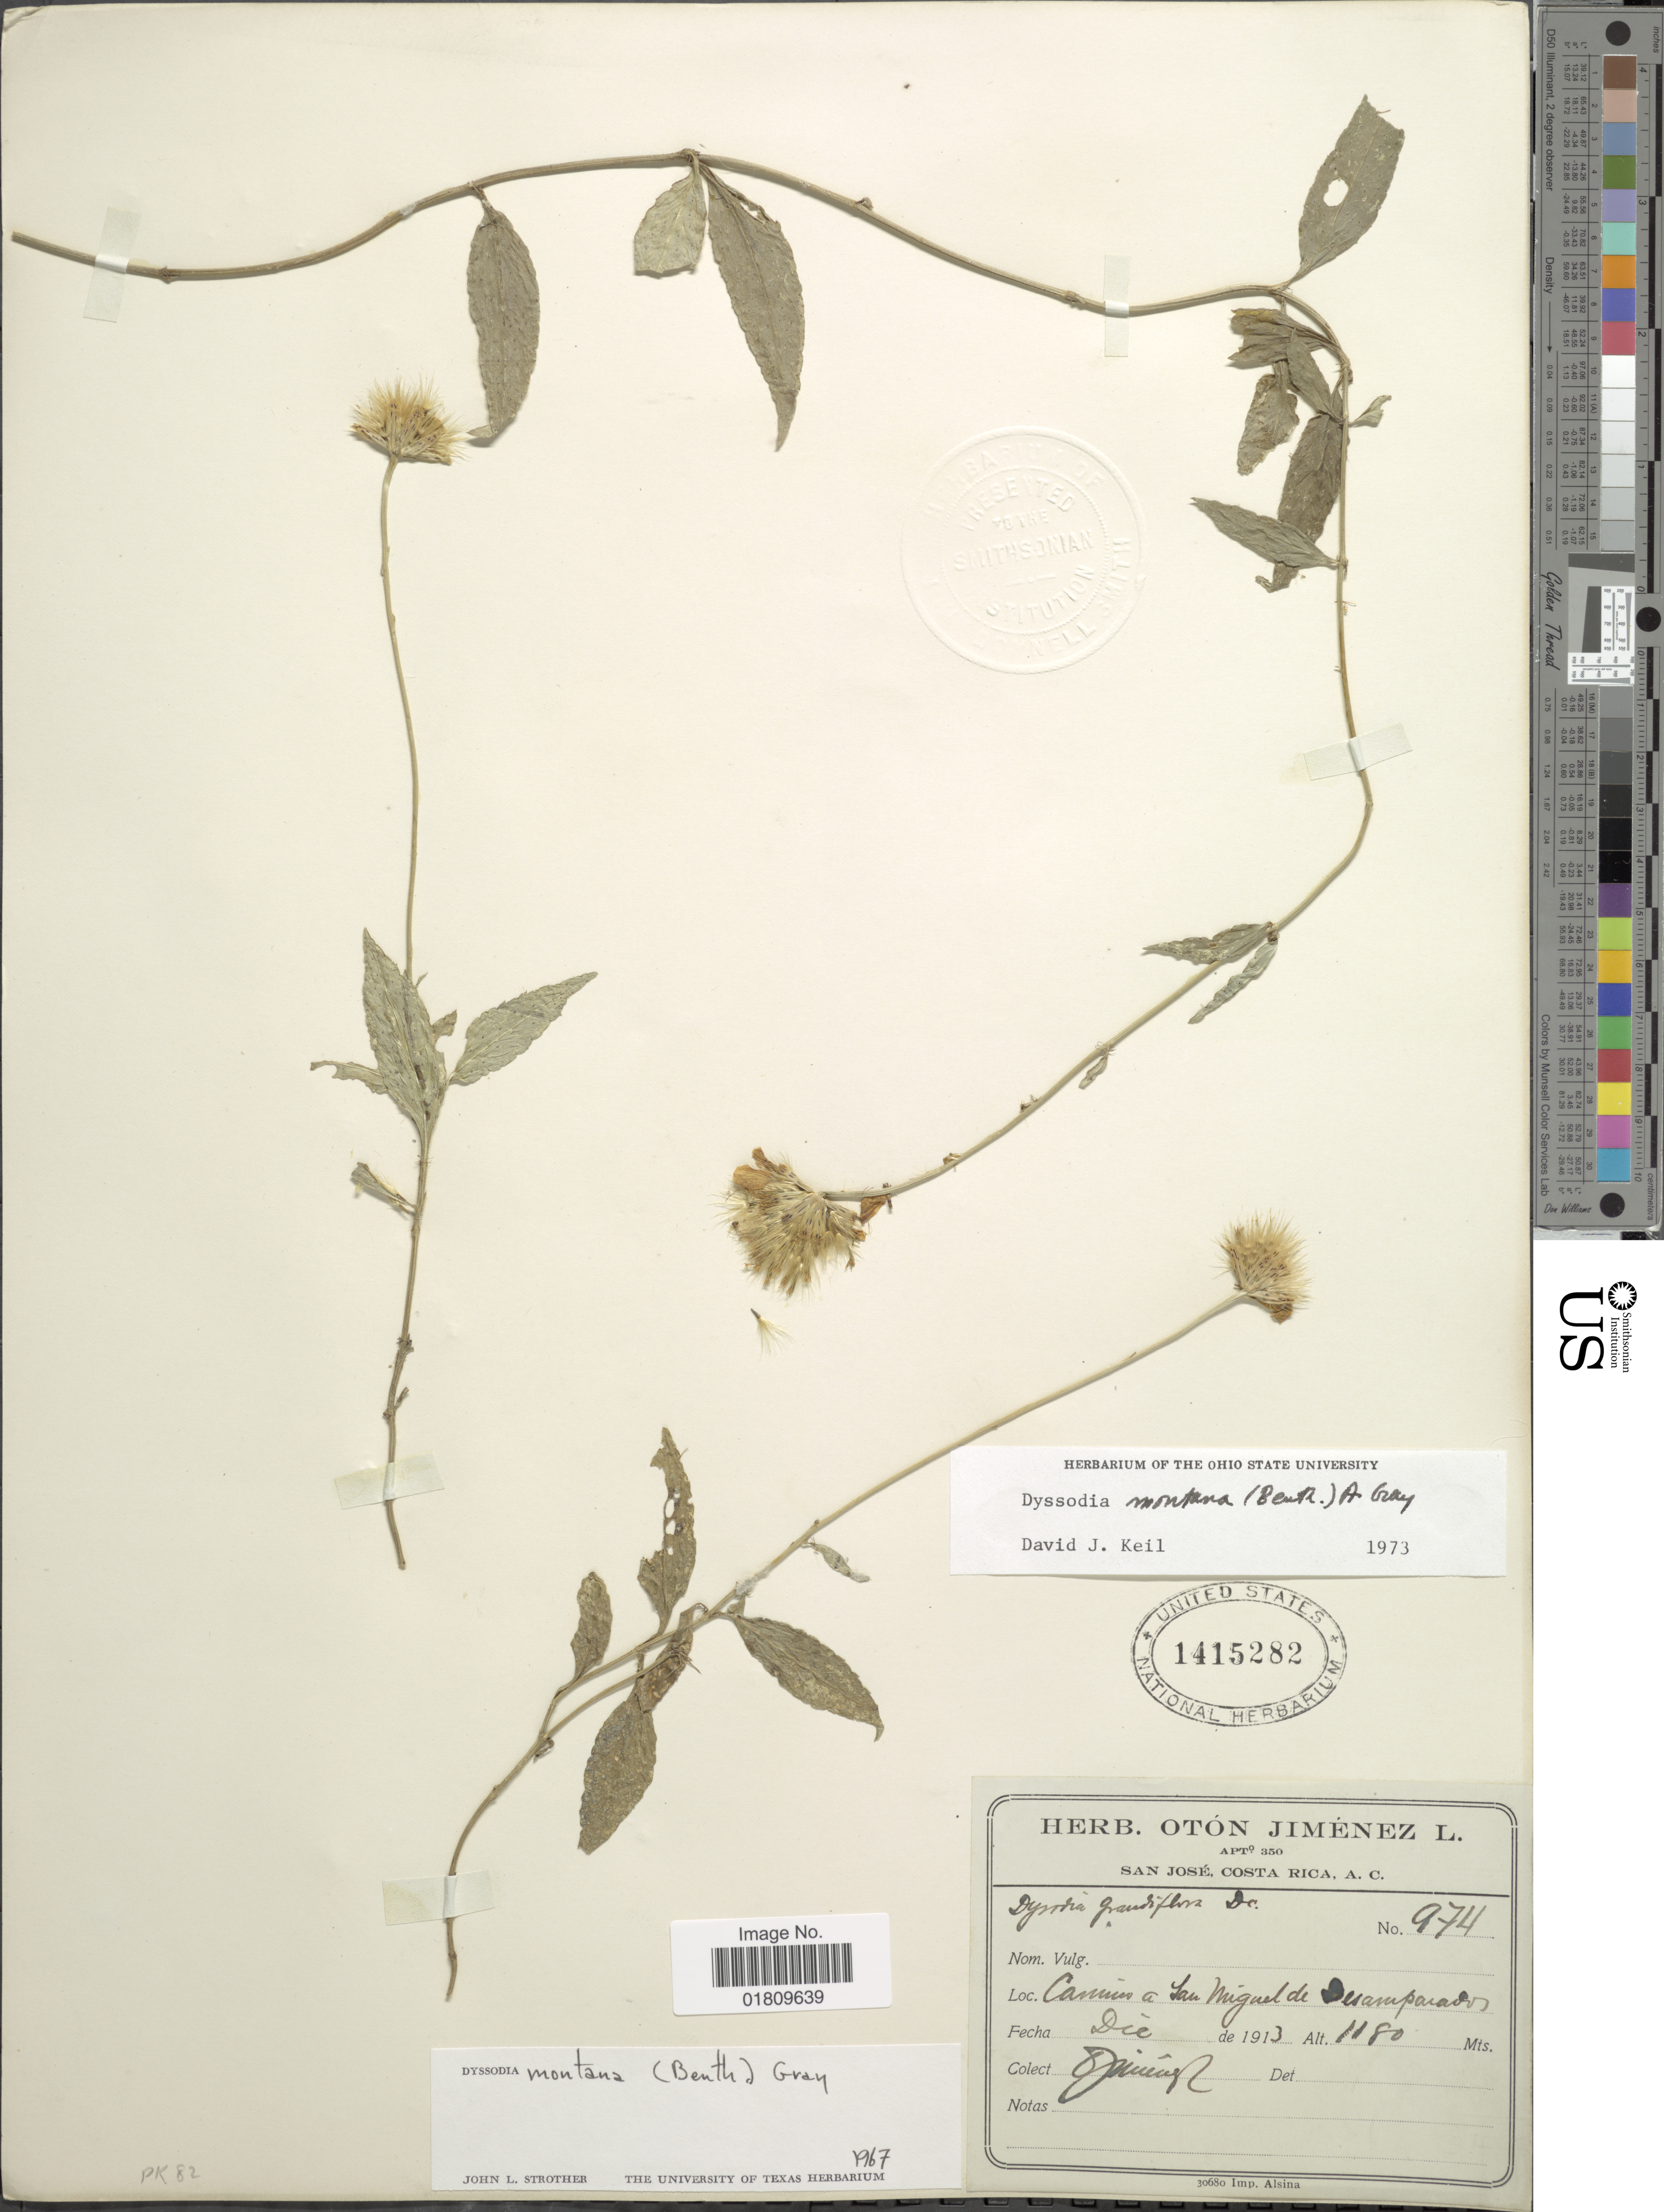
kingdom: Plantae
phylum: Tracheophyta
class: Magnoliopsida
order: Asterales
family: Asteraceae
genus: Dyssodia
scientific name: Dyssodia montana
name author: (Benth.) A. Gray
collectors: O. Jiménez L.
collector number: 974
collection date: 1913-12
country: Costa Rica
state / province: San José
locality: Camino à San Miguel de Desamparados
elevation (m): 1180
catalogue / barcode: US 1415282